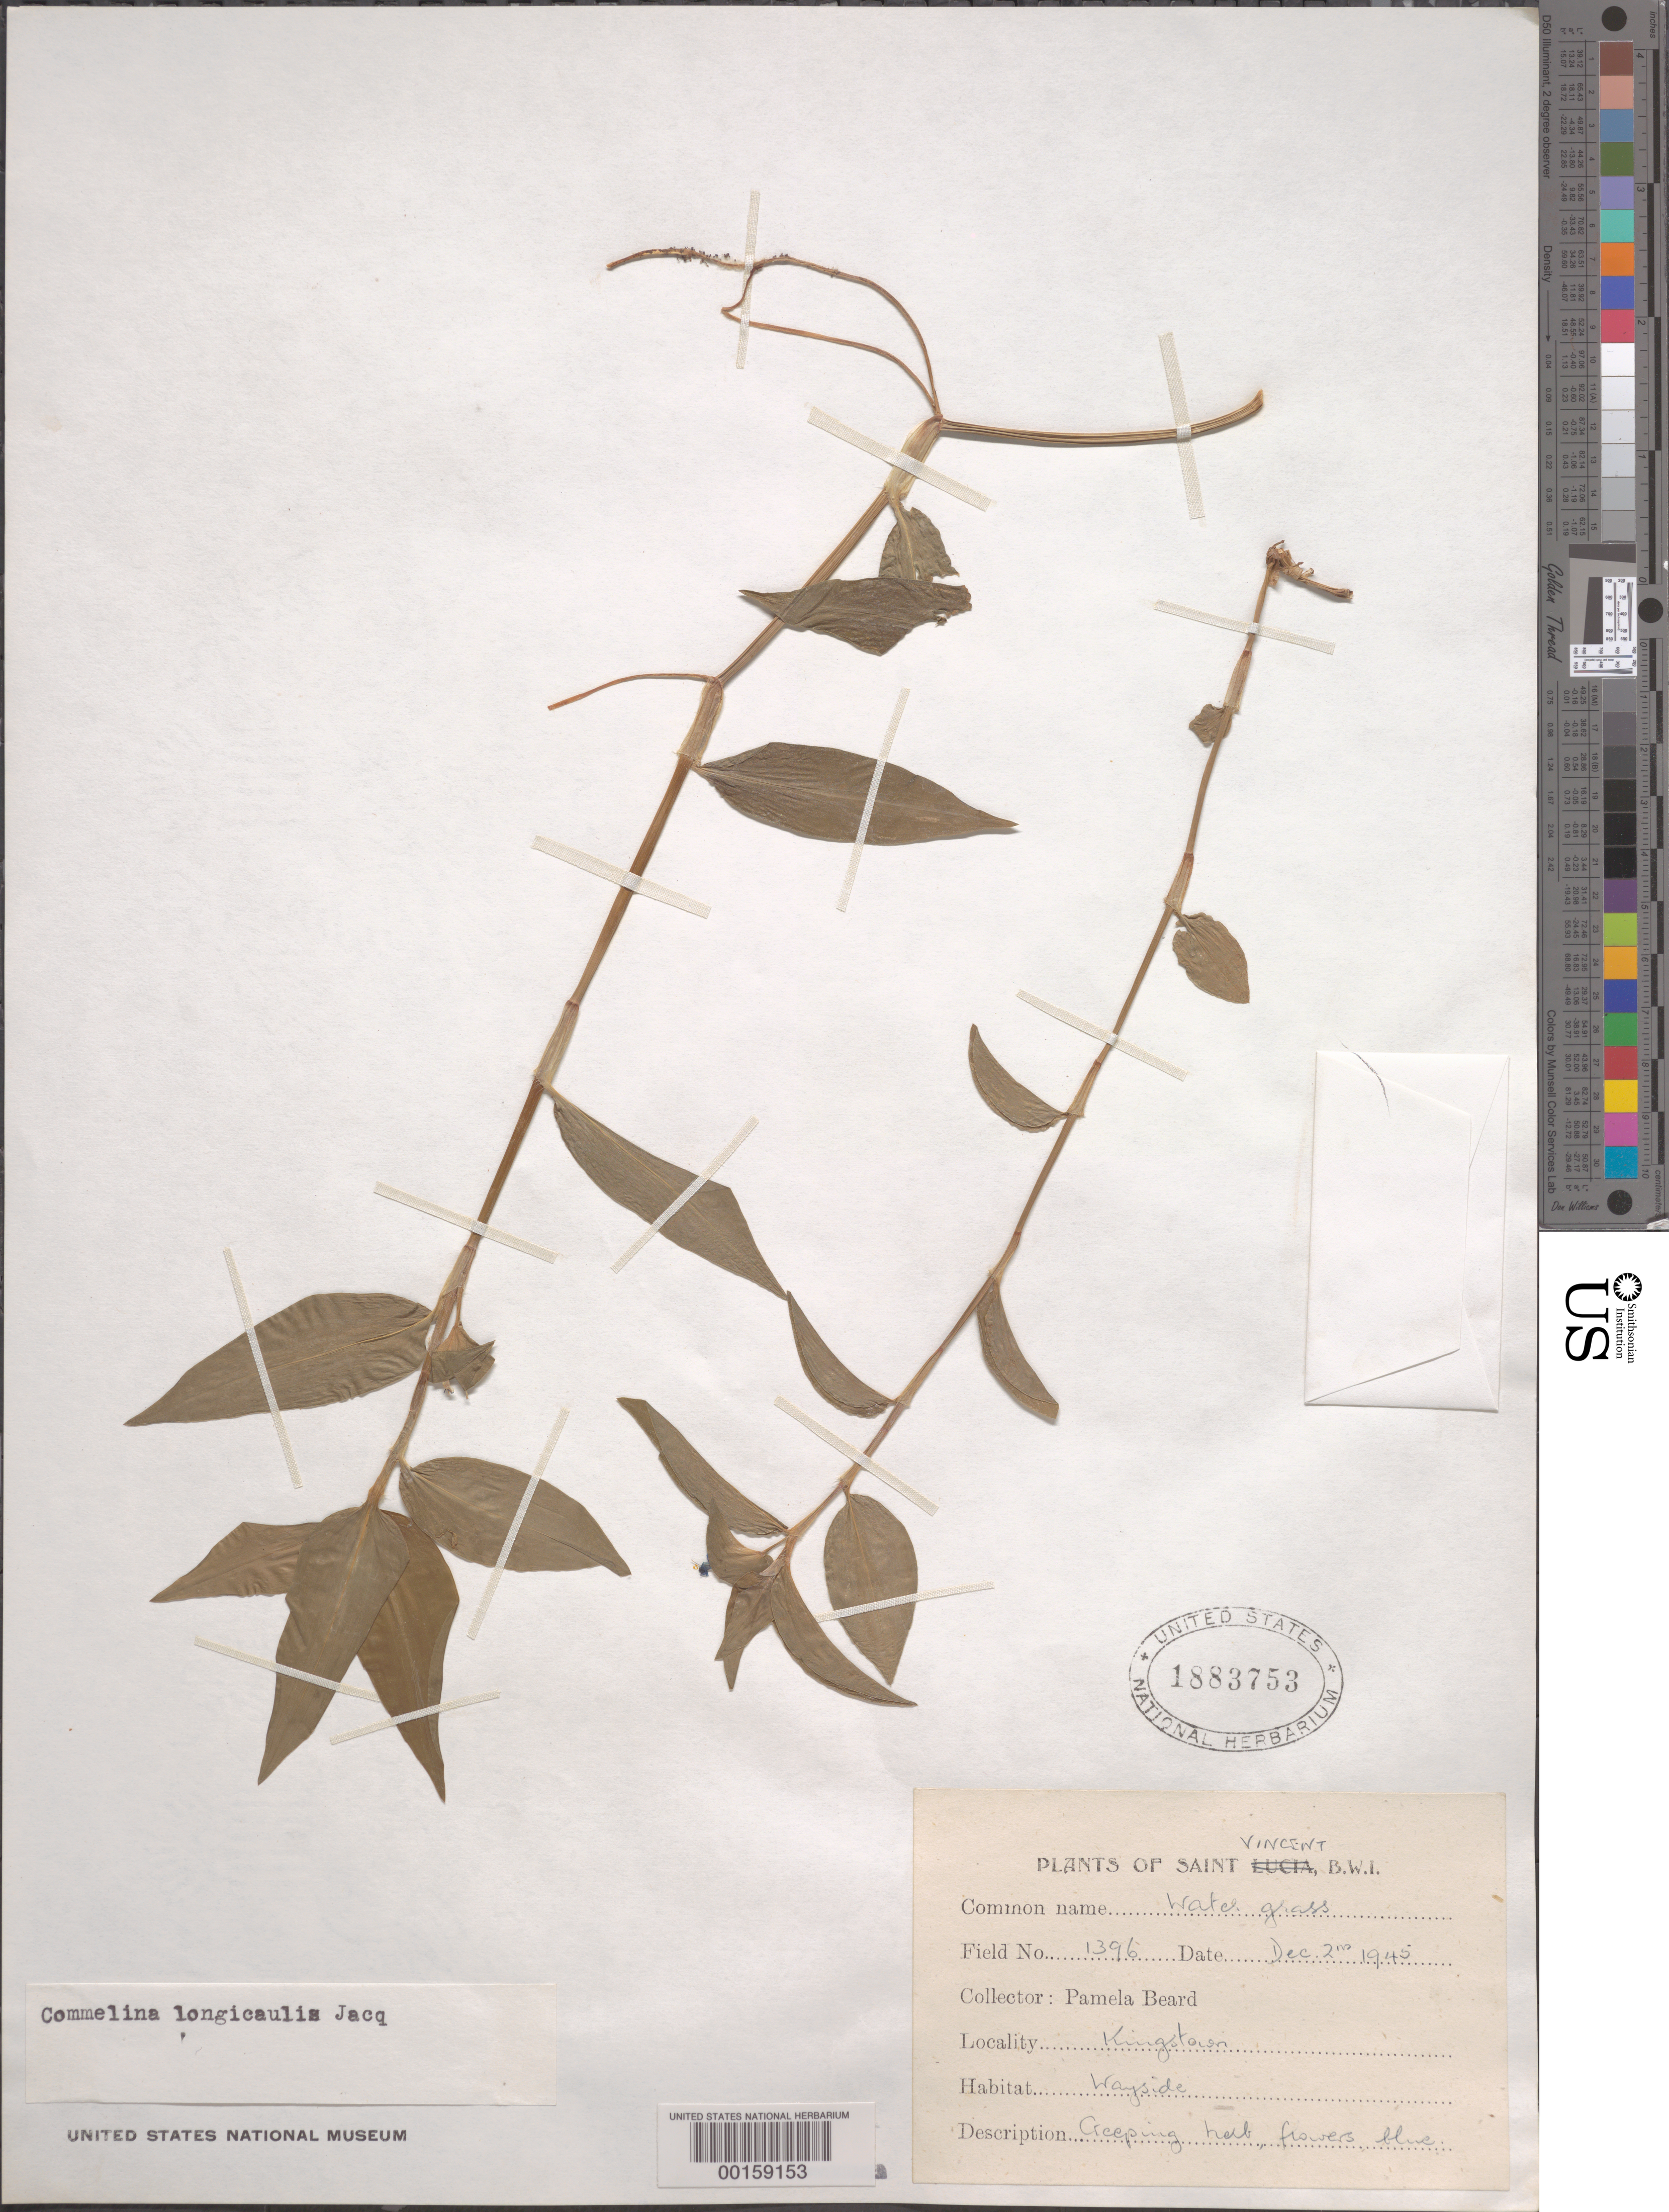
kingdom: Plantae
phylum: Tracheophyta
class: Liliopsida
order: Commelinales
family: Commelinaceae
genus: Commelina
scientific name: Commelina diffusa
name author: Burm. f.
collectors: P. Beard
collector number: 1396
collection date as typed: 02 Dec 1945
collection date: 1945-12-02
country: St. Vincent - Grenadines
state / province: Saint George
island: St. Vincent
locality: Kingstown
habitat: Wayside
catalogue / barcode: US 1883753